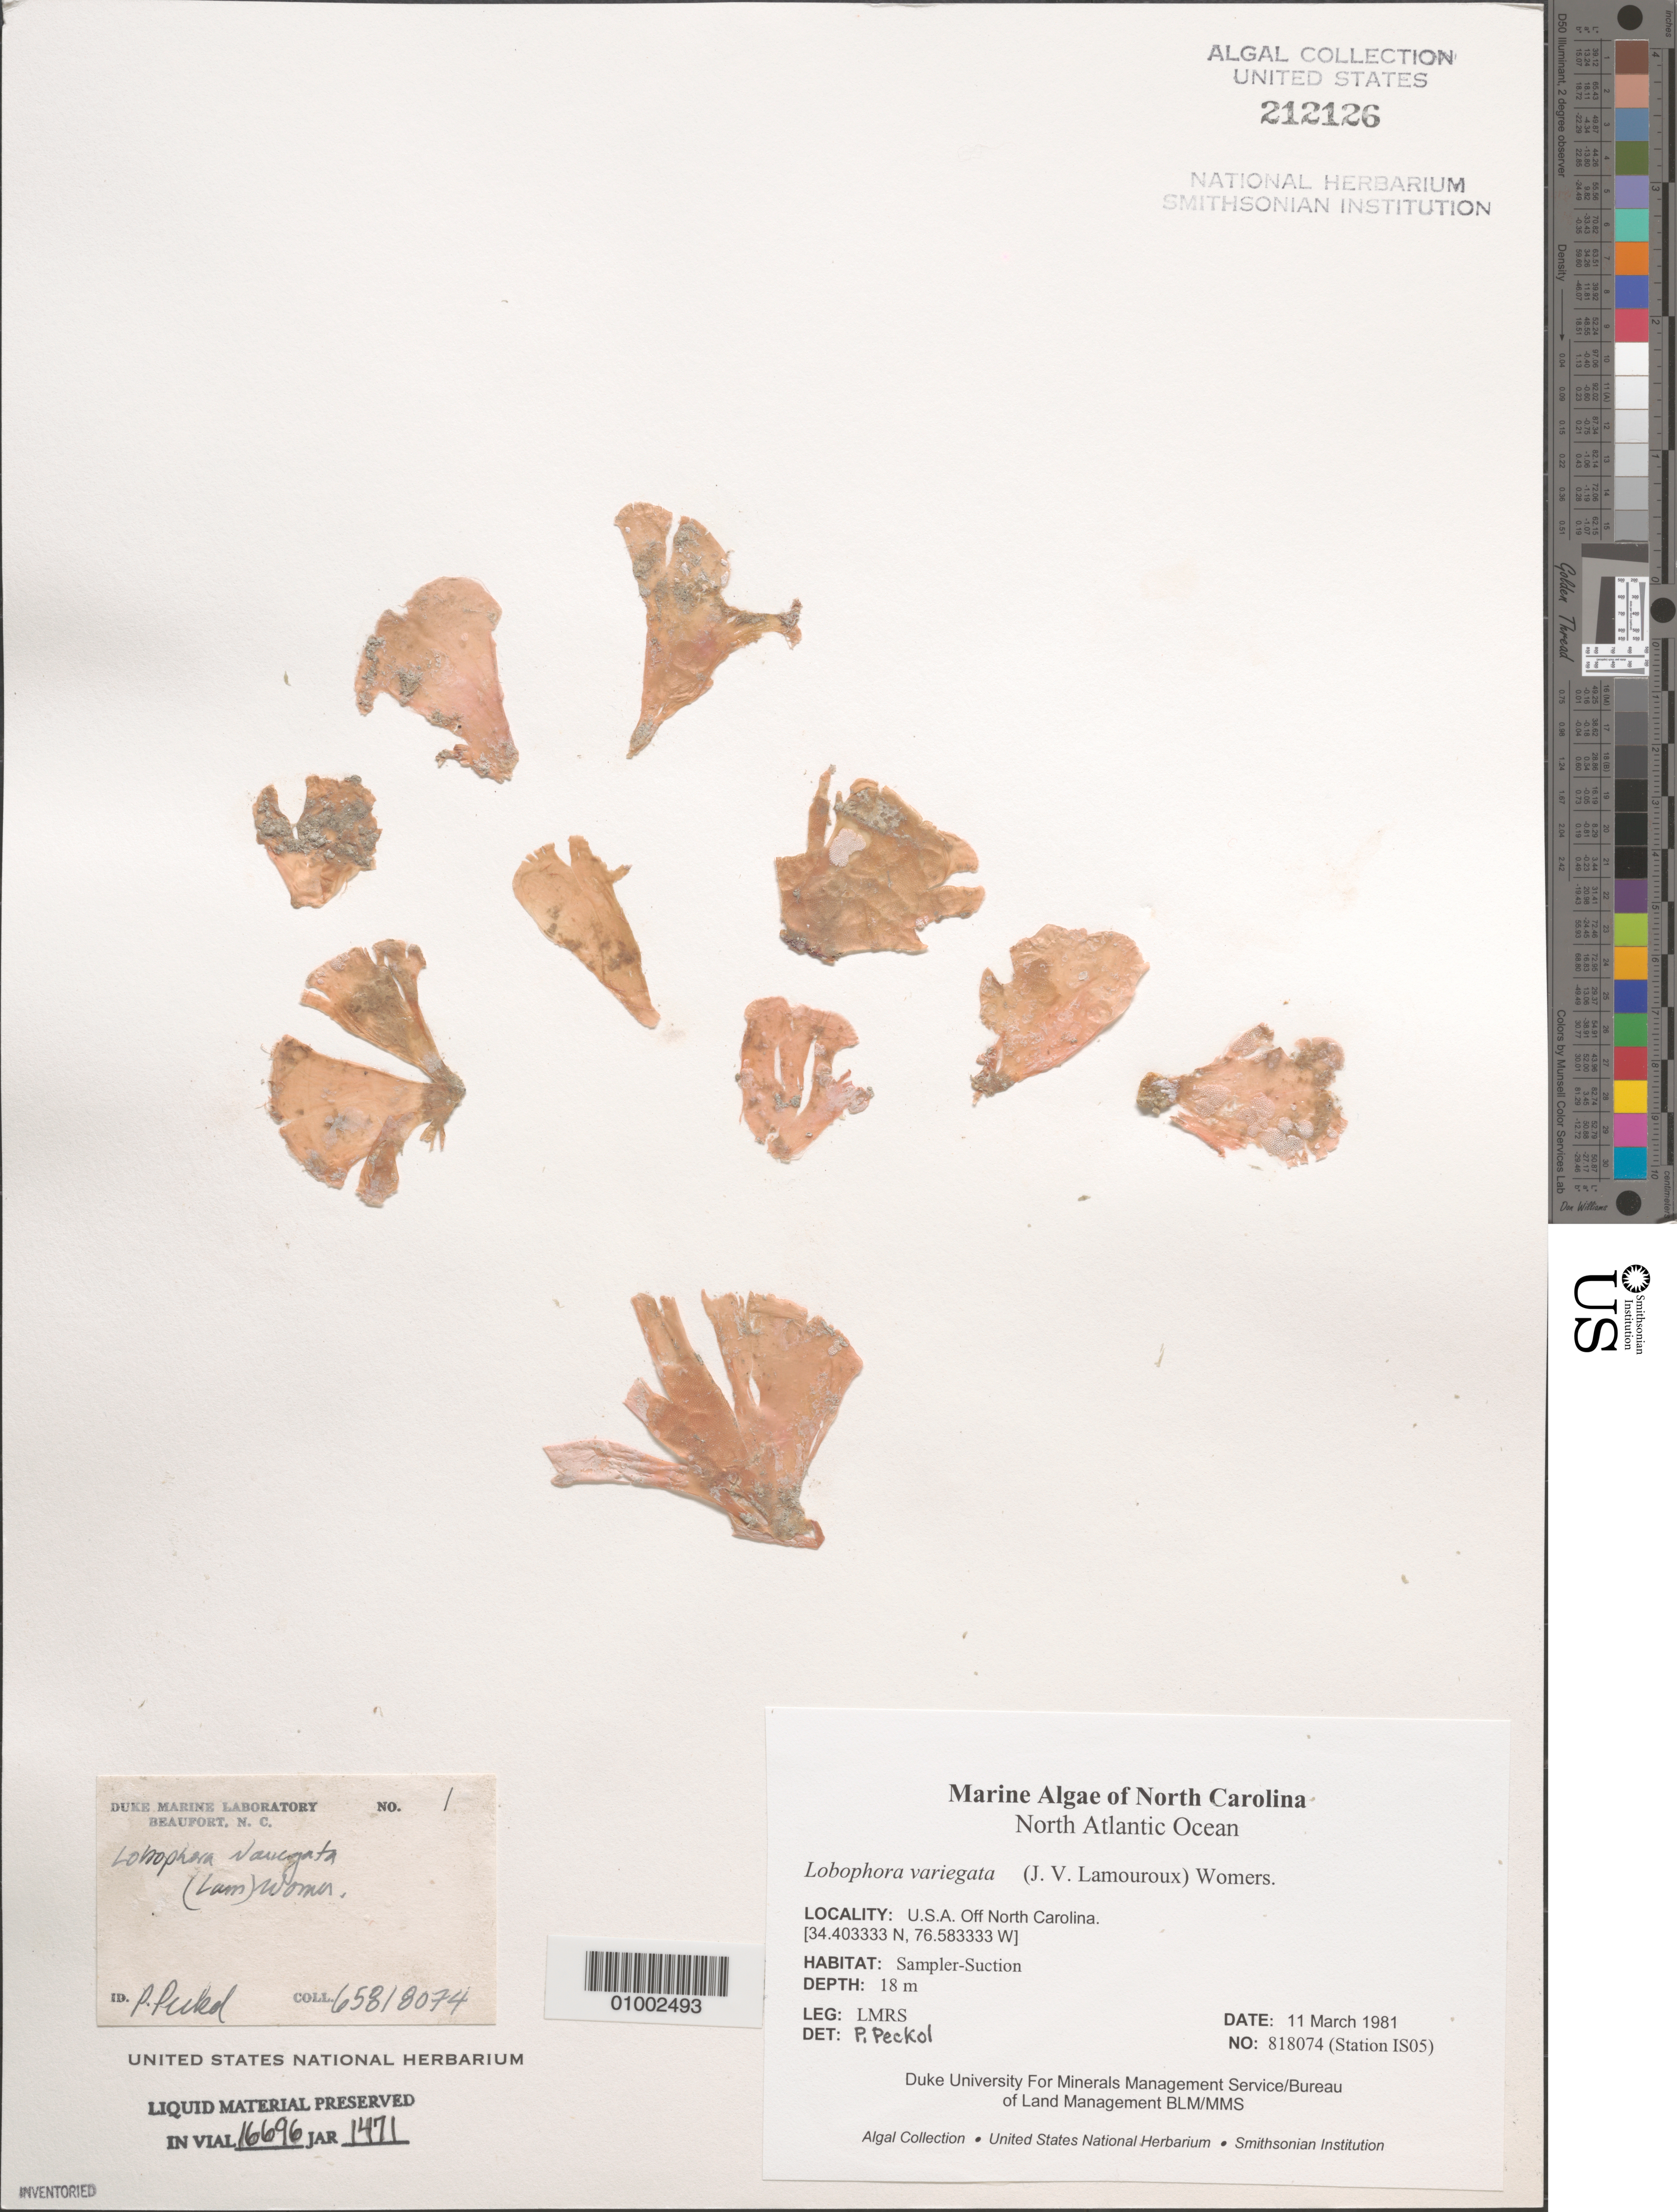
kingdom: Chromista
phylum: Ochrophyta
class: Phaeophyceae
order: Dictyotales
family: Dictyotaceae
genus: Lobophora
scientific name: Lobophora variegata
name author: (J.V.Lamouroux) Womersley & E.C. Oliveira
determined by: Peckol, P.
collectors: LMRS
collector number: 818074 (Station IS05)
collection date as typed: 11 Mar 1981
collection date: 1981-03-11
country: United States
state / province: North Carolina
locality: North Atlantic Ocean off North Carolina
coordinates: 34.403333 N, 76.583333 W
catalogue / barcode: US 212126